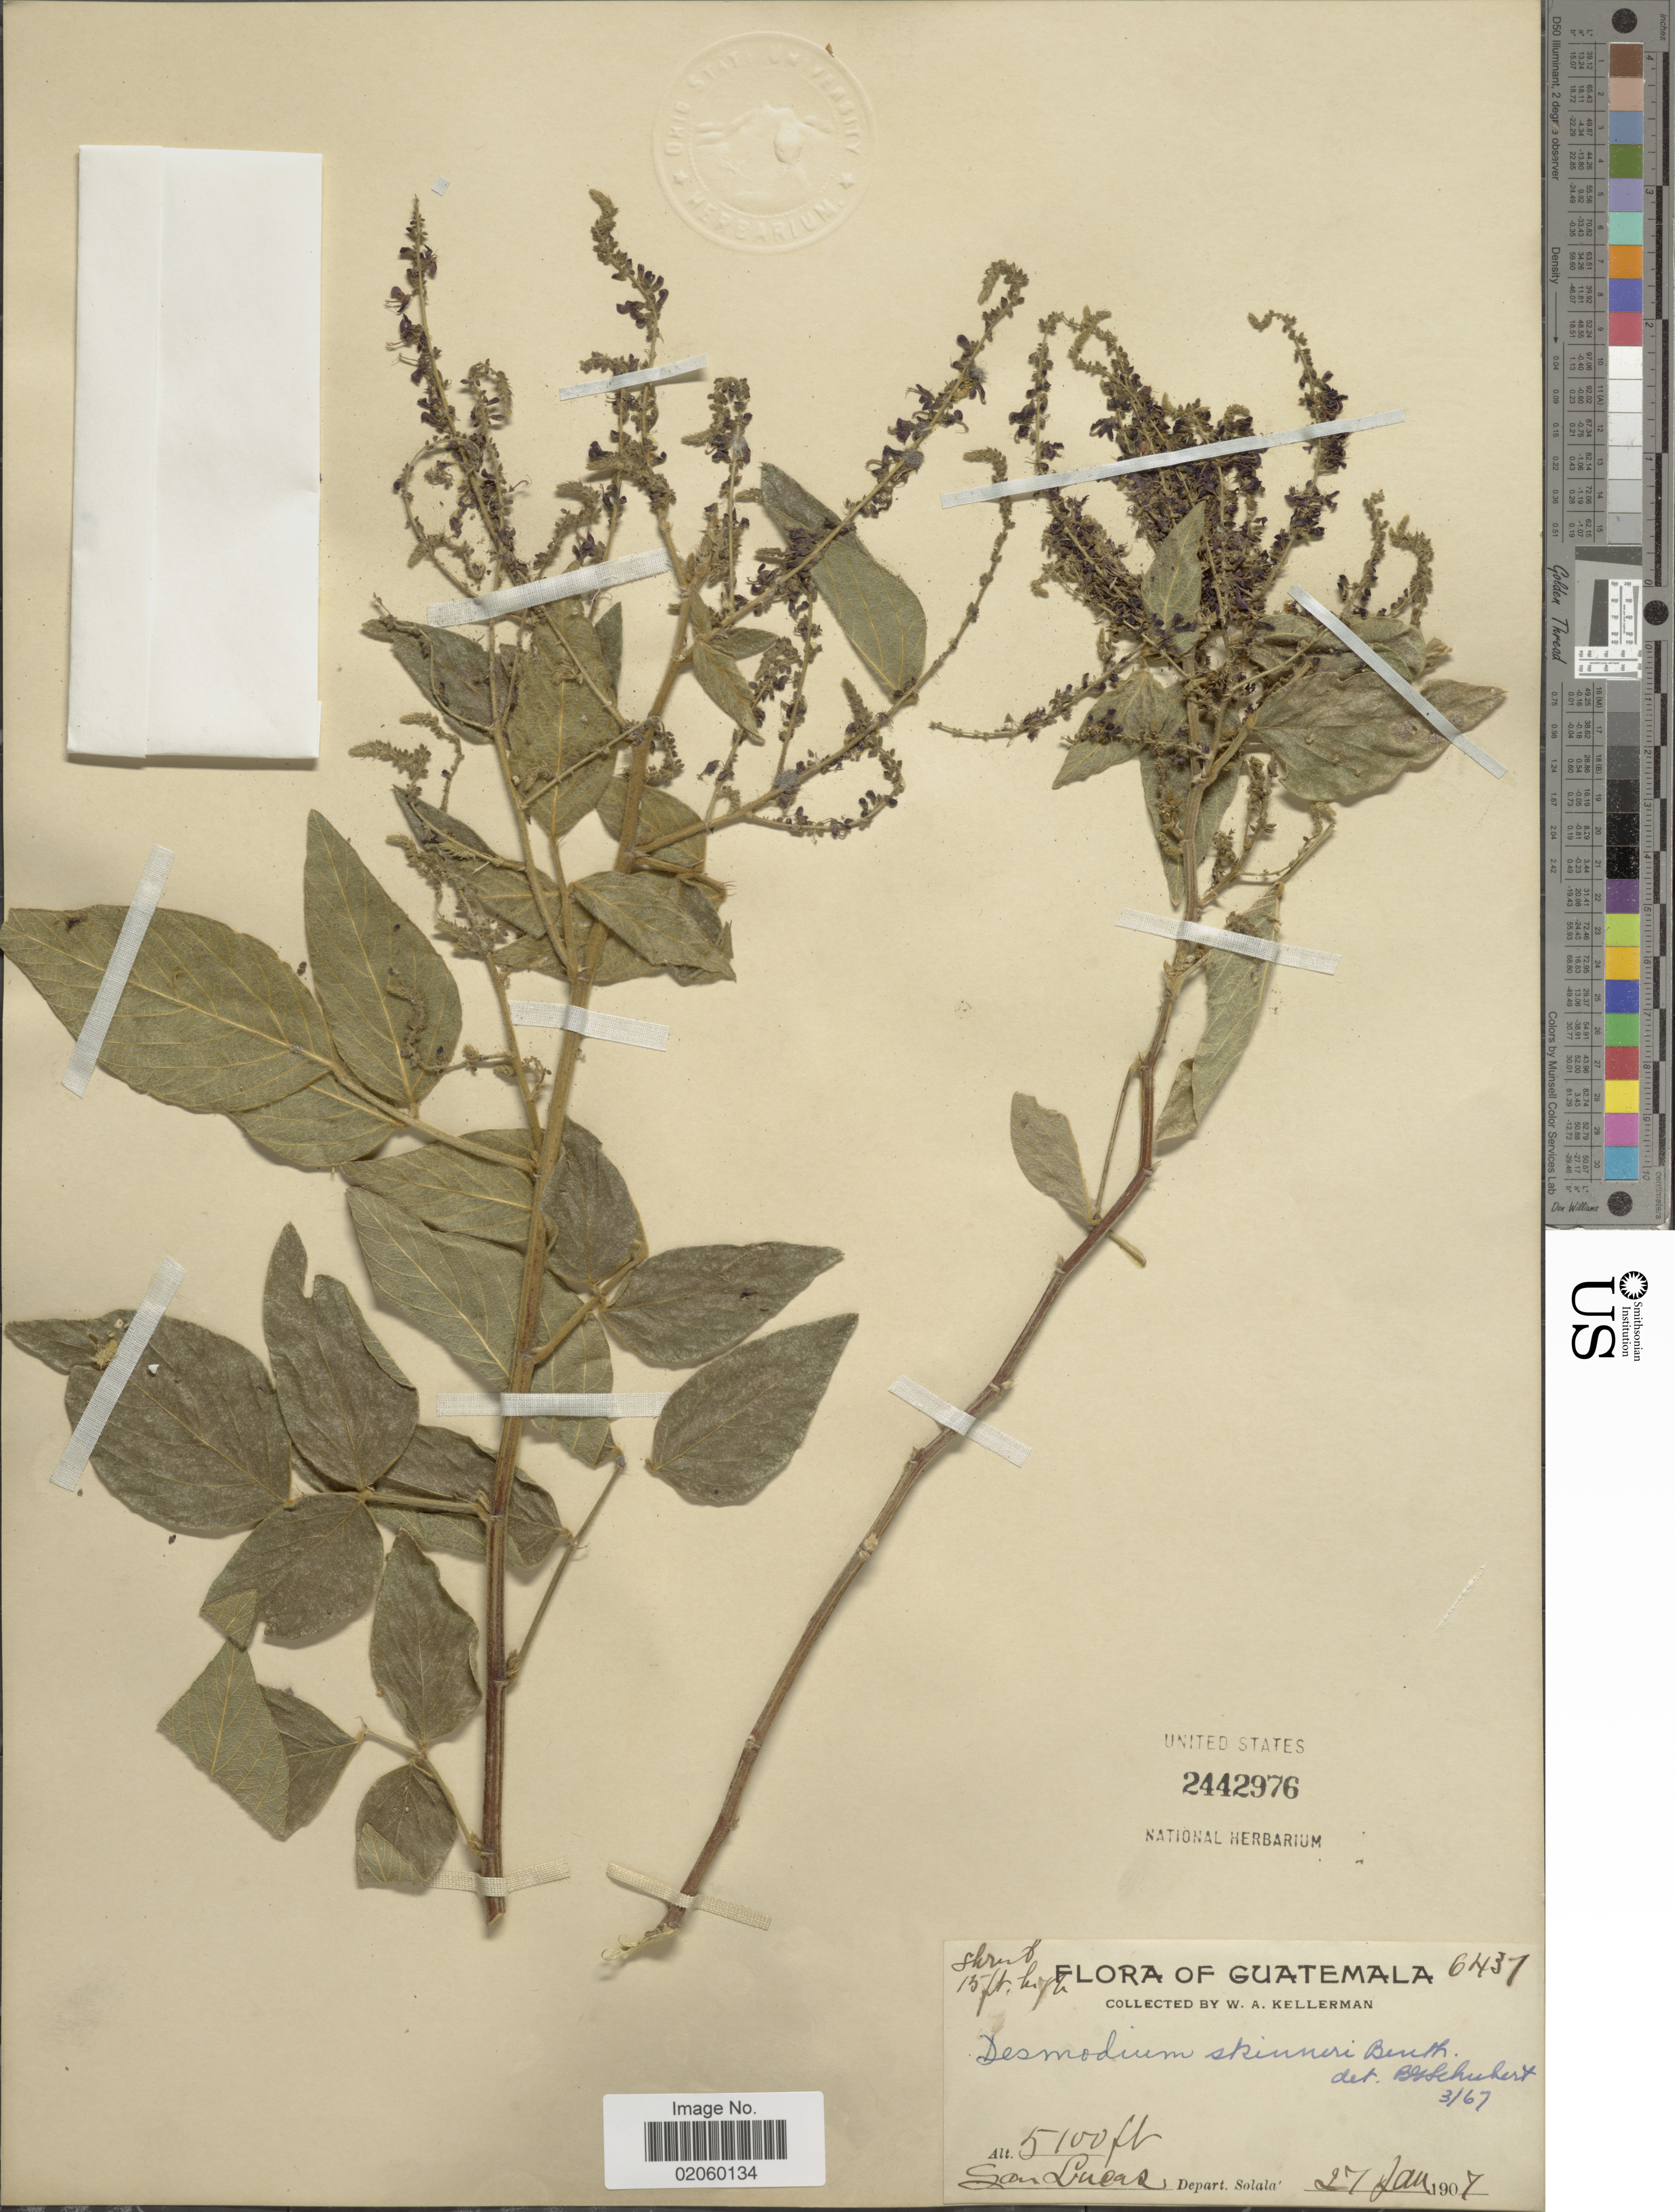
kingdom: Plantae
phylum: Tracheophyta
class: Magnoliopsida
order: Fabales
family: Fabaceae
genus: Desmodium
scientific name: Desmodium skinneri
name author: Benth. ex Hemsl.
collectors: W. Kellerman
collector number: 6437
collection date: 1907-01-27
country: Guatemala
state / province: Sololá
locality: San Lucas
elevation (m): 1554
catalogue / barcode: US 2442976